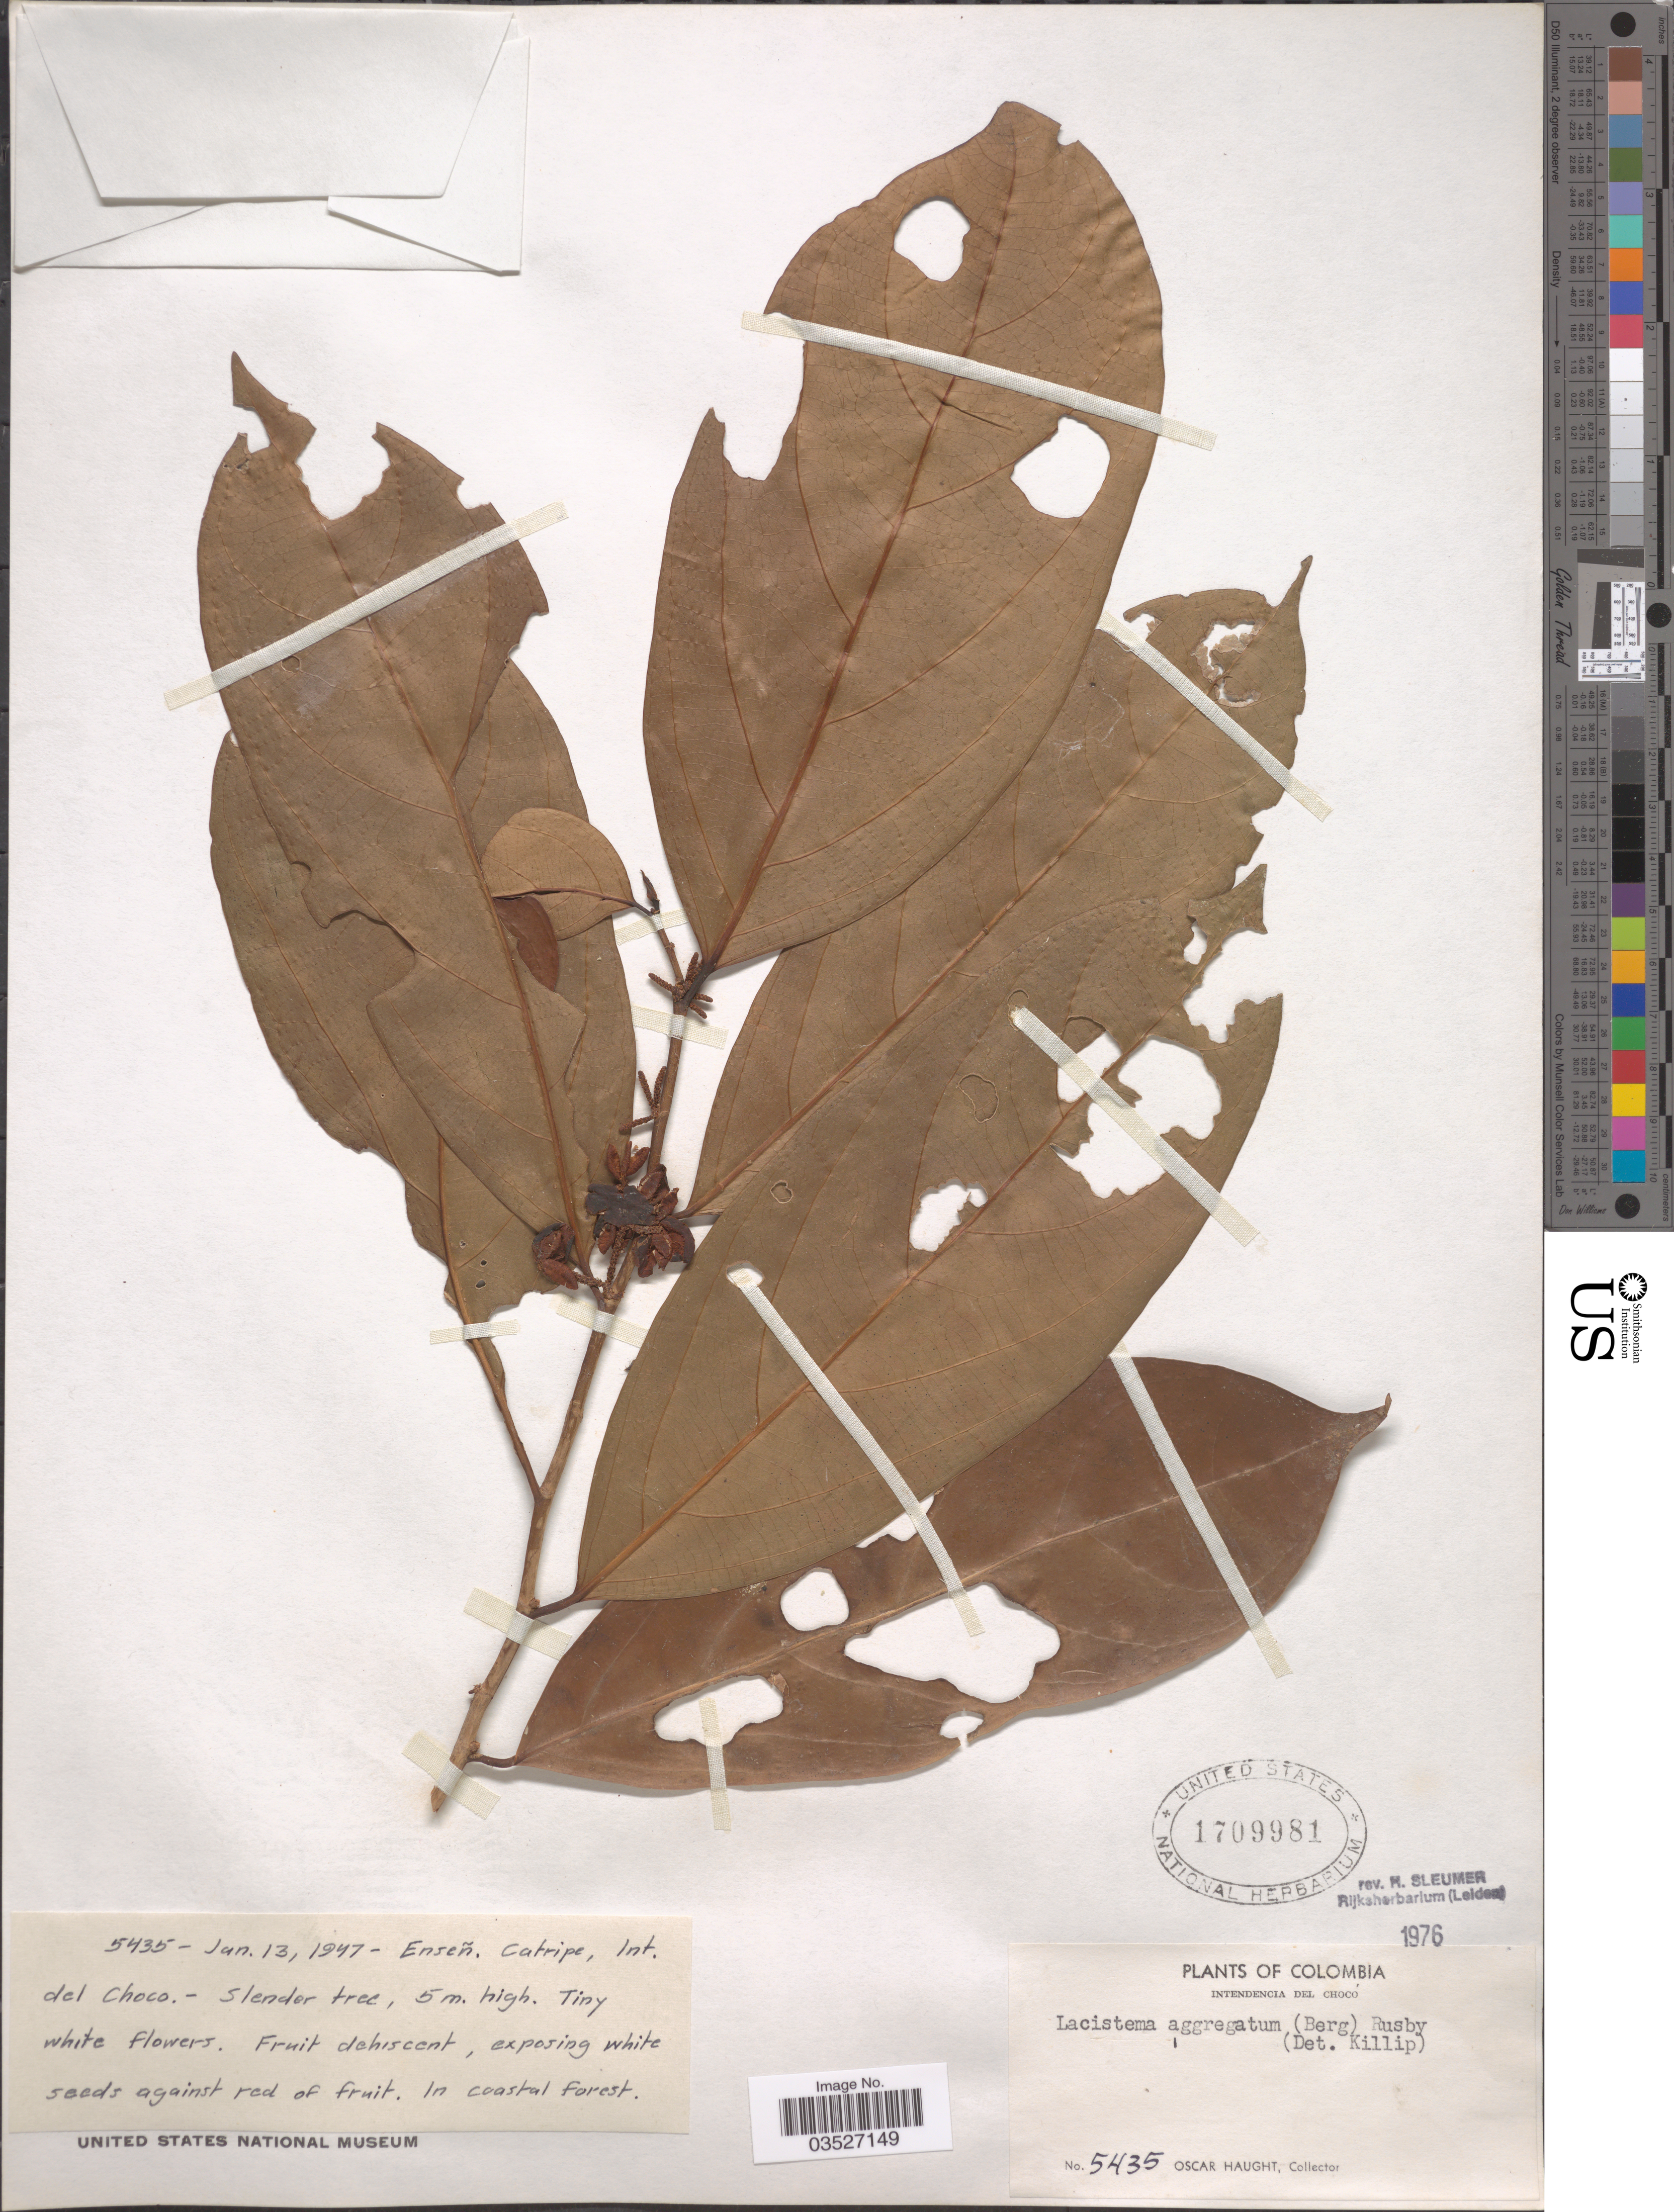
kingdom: Plantae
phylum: Tracheophyta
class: Magnoliopsida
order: Malpighiales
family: Lacistemataceae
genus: Lacistema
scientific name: Lacistema aggregatum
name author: (P.J. Bergius) Rusby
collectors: O. Haught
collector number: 5435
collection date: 1947-01-13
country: Colombia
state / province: Chocó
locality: Intendencia del Chocó. Enseñ, Catripe.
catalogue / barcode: US 1709981